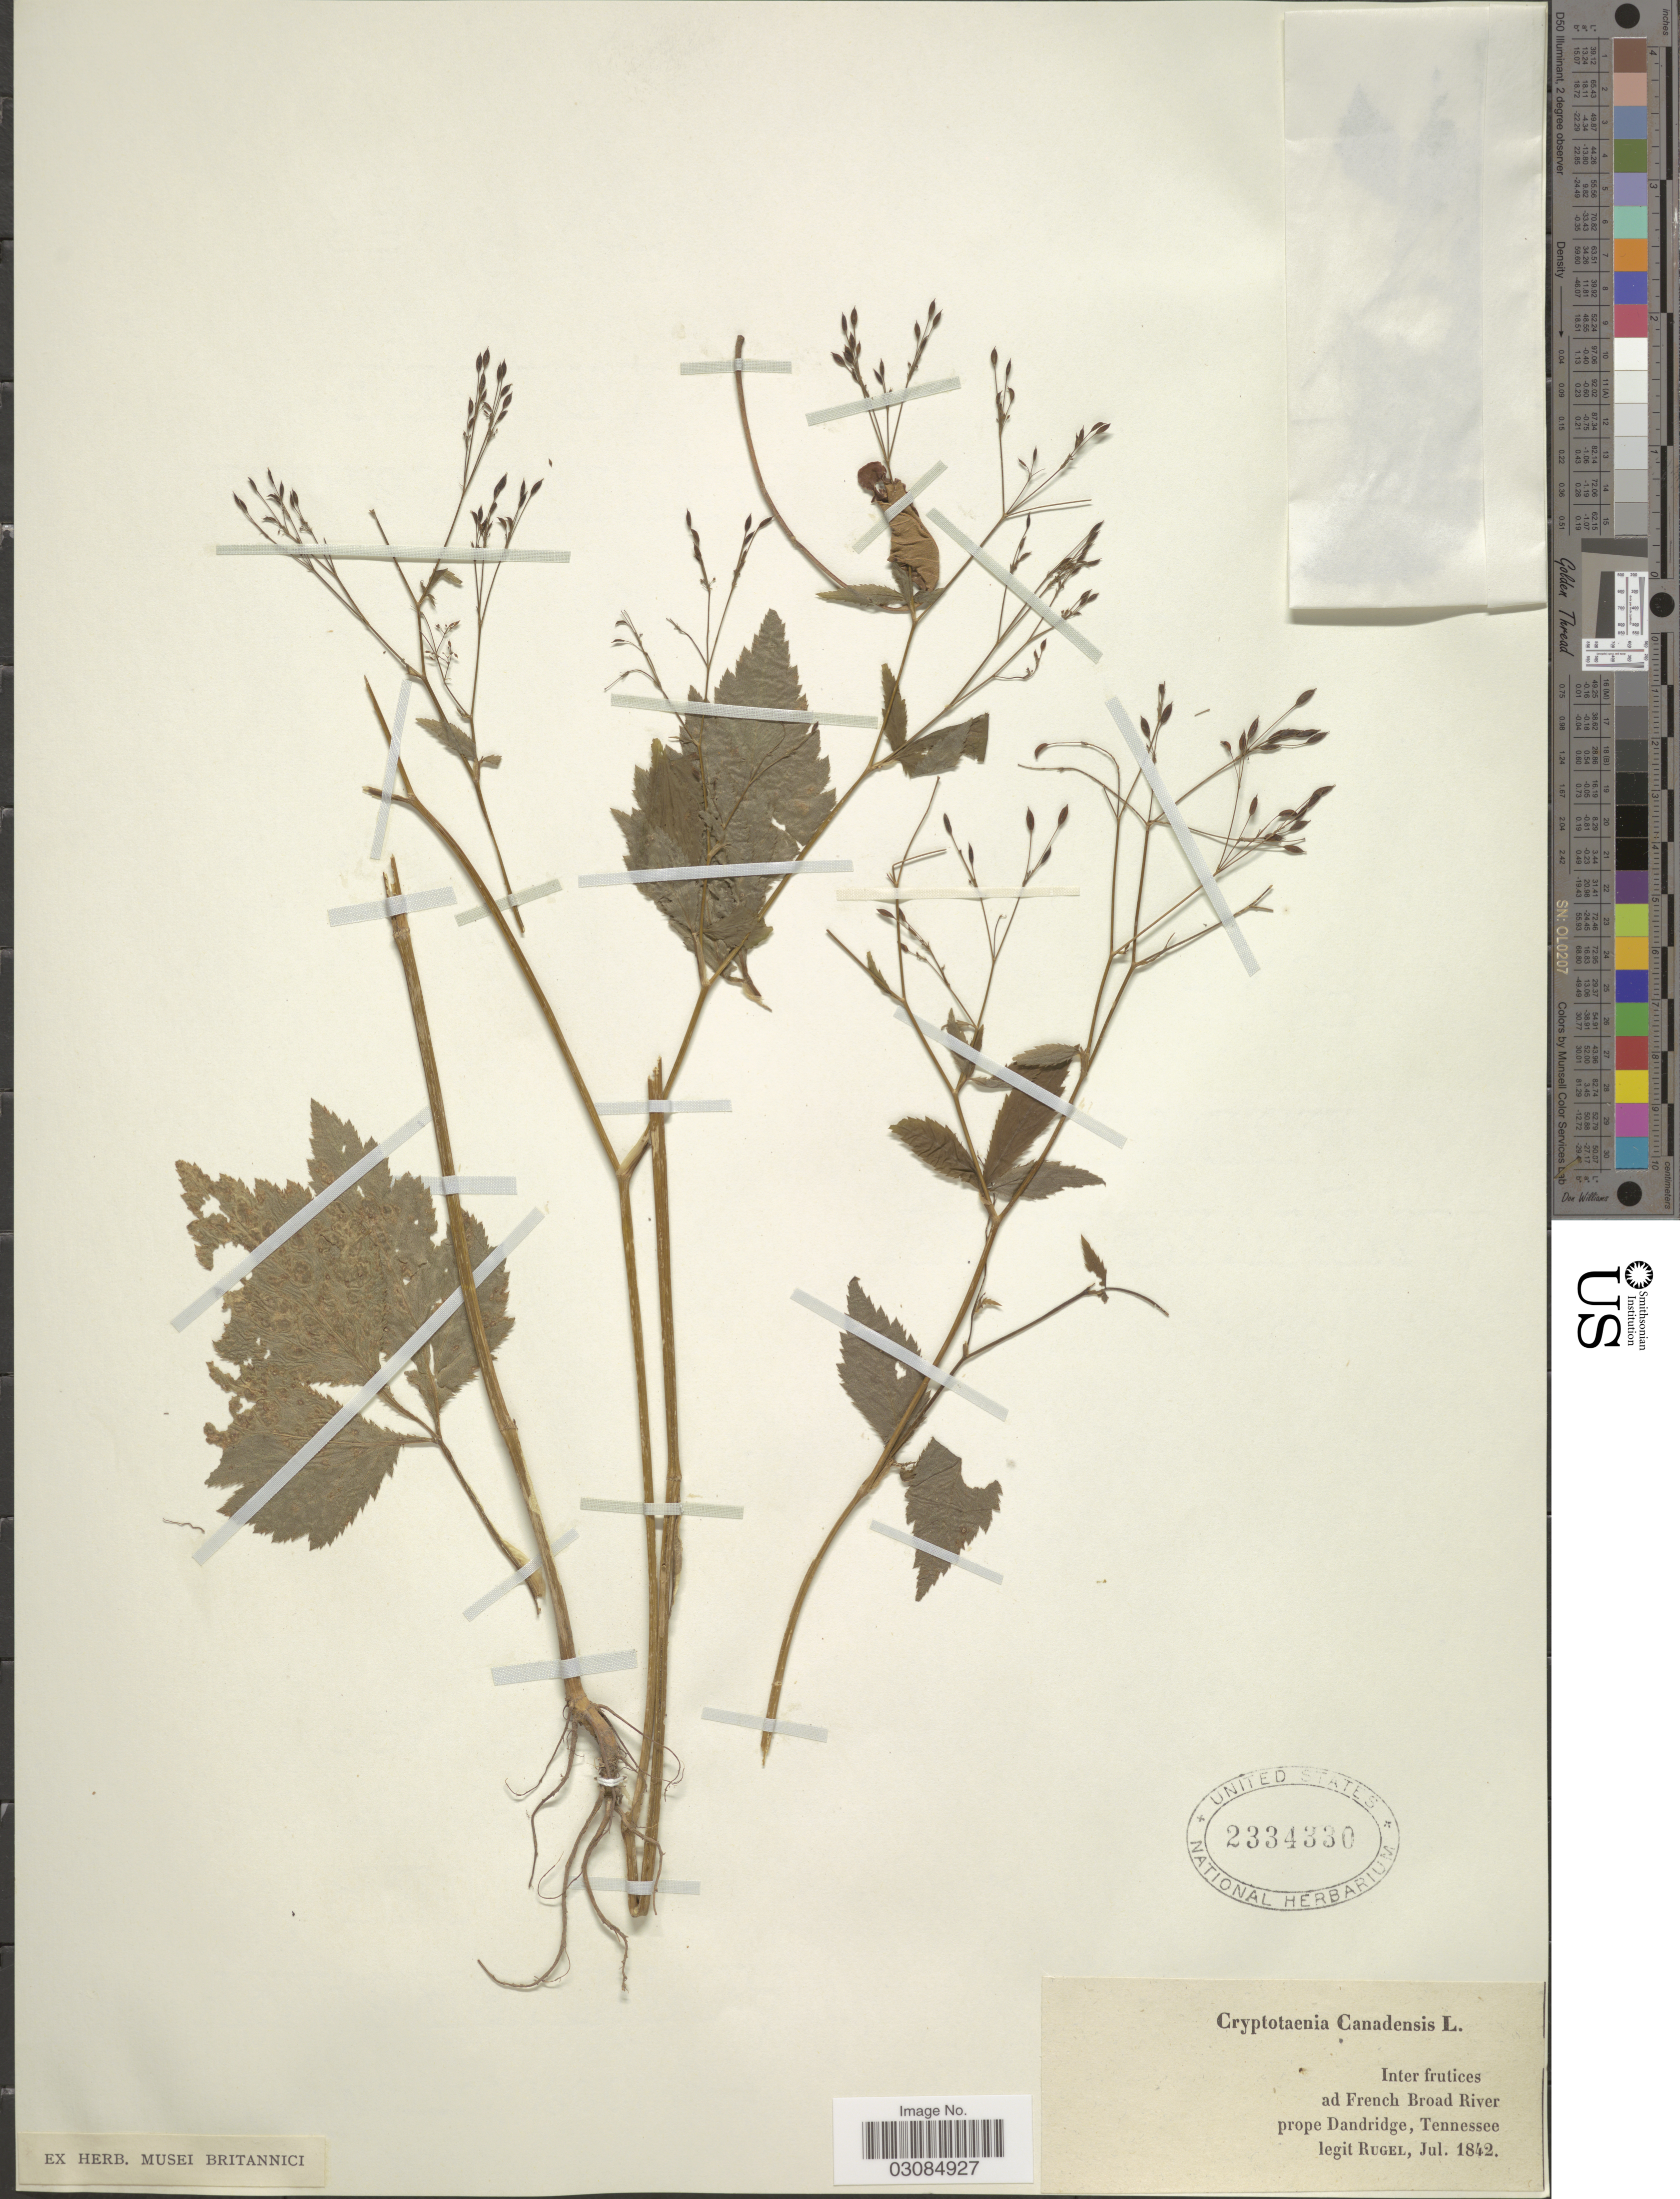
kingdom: Plantae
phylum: Tracheophyta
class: Magnoliopsida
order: Apiales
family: Apiaceae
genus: Cryptotaenia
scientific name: Cryptotaenia canadensis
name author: (L.) DC.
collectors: Rugel, --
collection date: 1842-07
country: United States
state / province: Tennessee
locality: Inter frutices ad French Broad River prope Dandridge.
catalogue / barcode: US 2334330